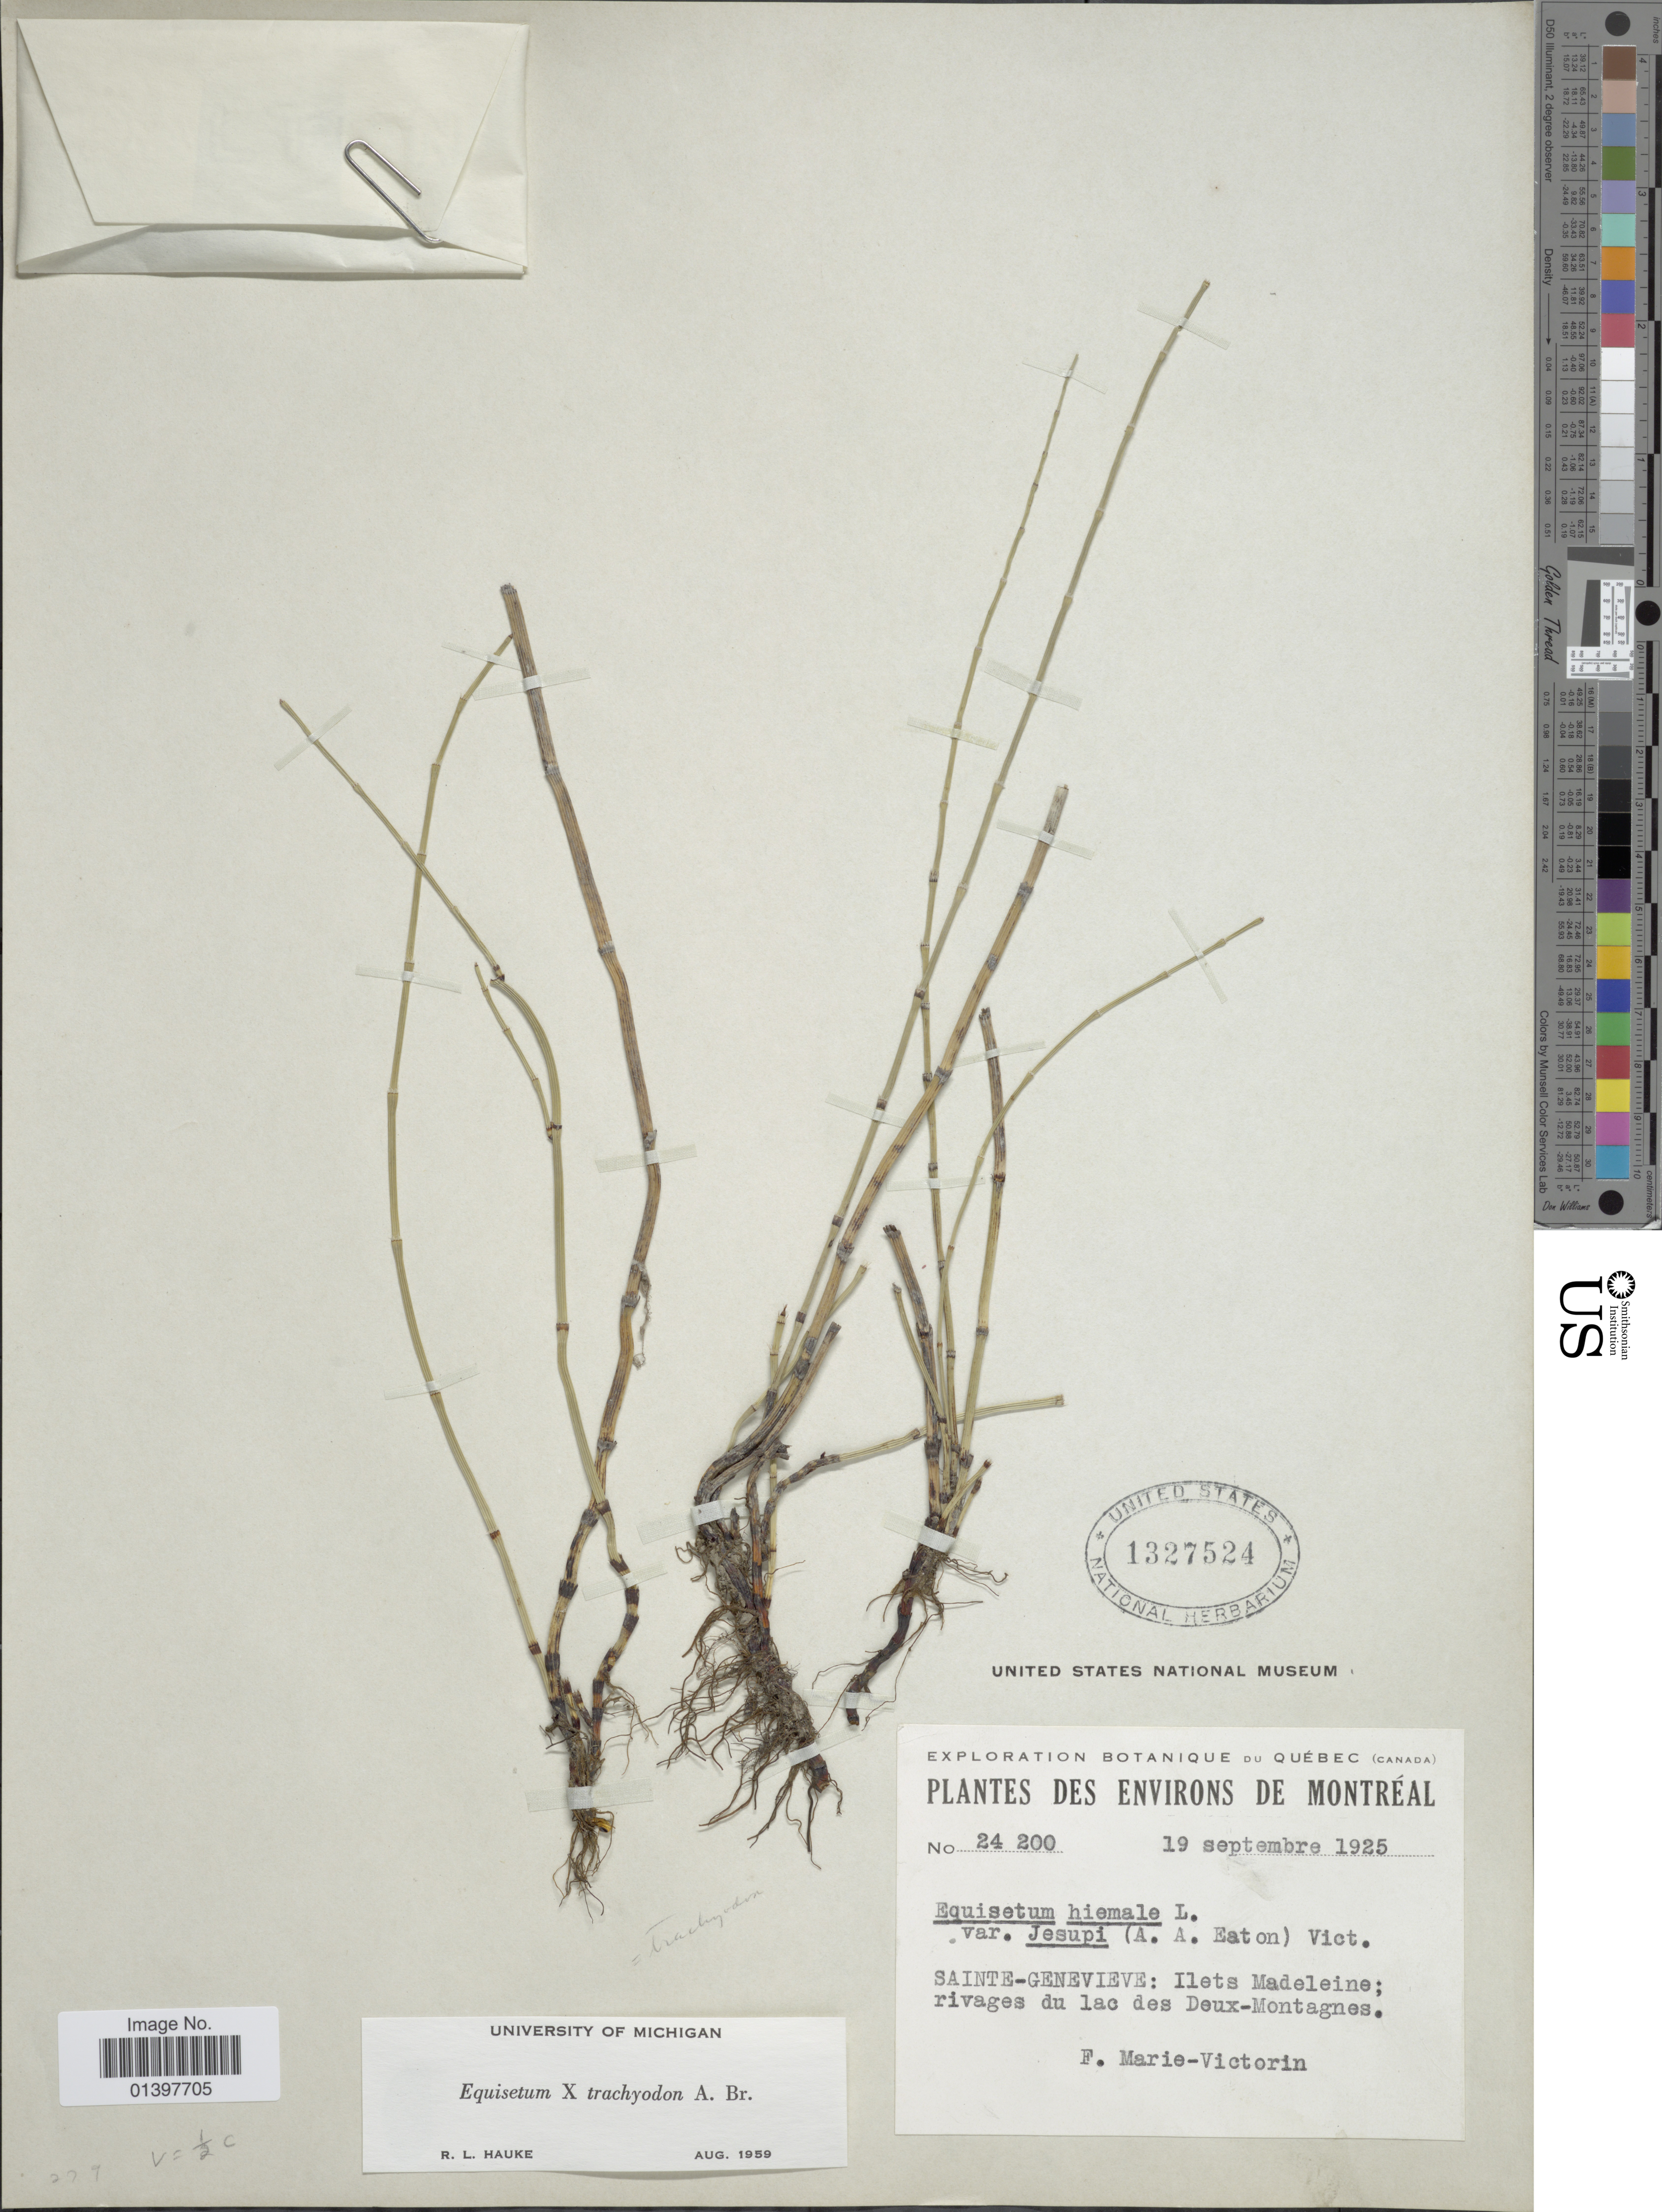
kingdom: Plantae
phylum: Tracheophyta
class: Polypodiopsida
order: Equisetales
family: Equisetaceae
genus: Equisetum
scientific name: Equisetum x trachyodon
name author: A. Braun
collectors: Fr. Marie-Victorin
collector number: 24200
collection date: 1925-09-19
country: Canada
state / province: Quebec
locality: Environs de Montréal, Sainte-genevieve: Ilets Madeleine: rivages du lac des Deux-Montagnes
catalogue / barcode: US 1327524